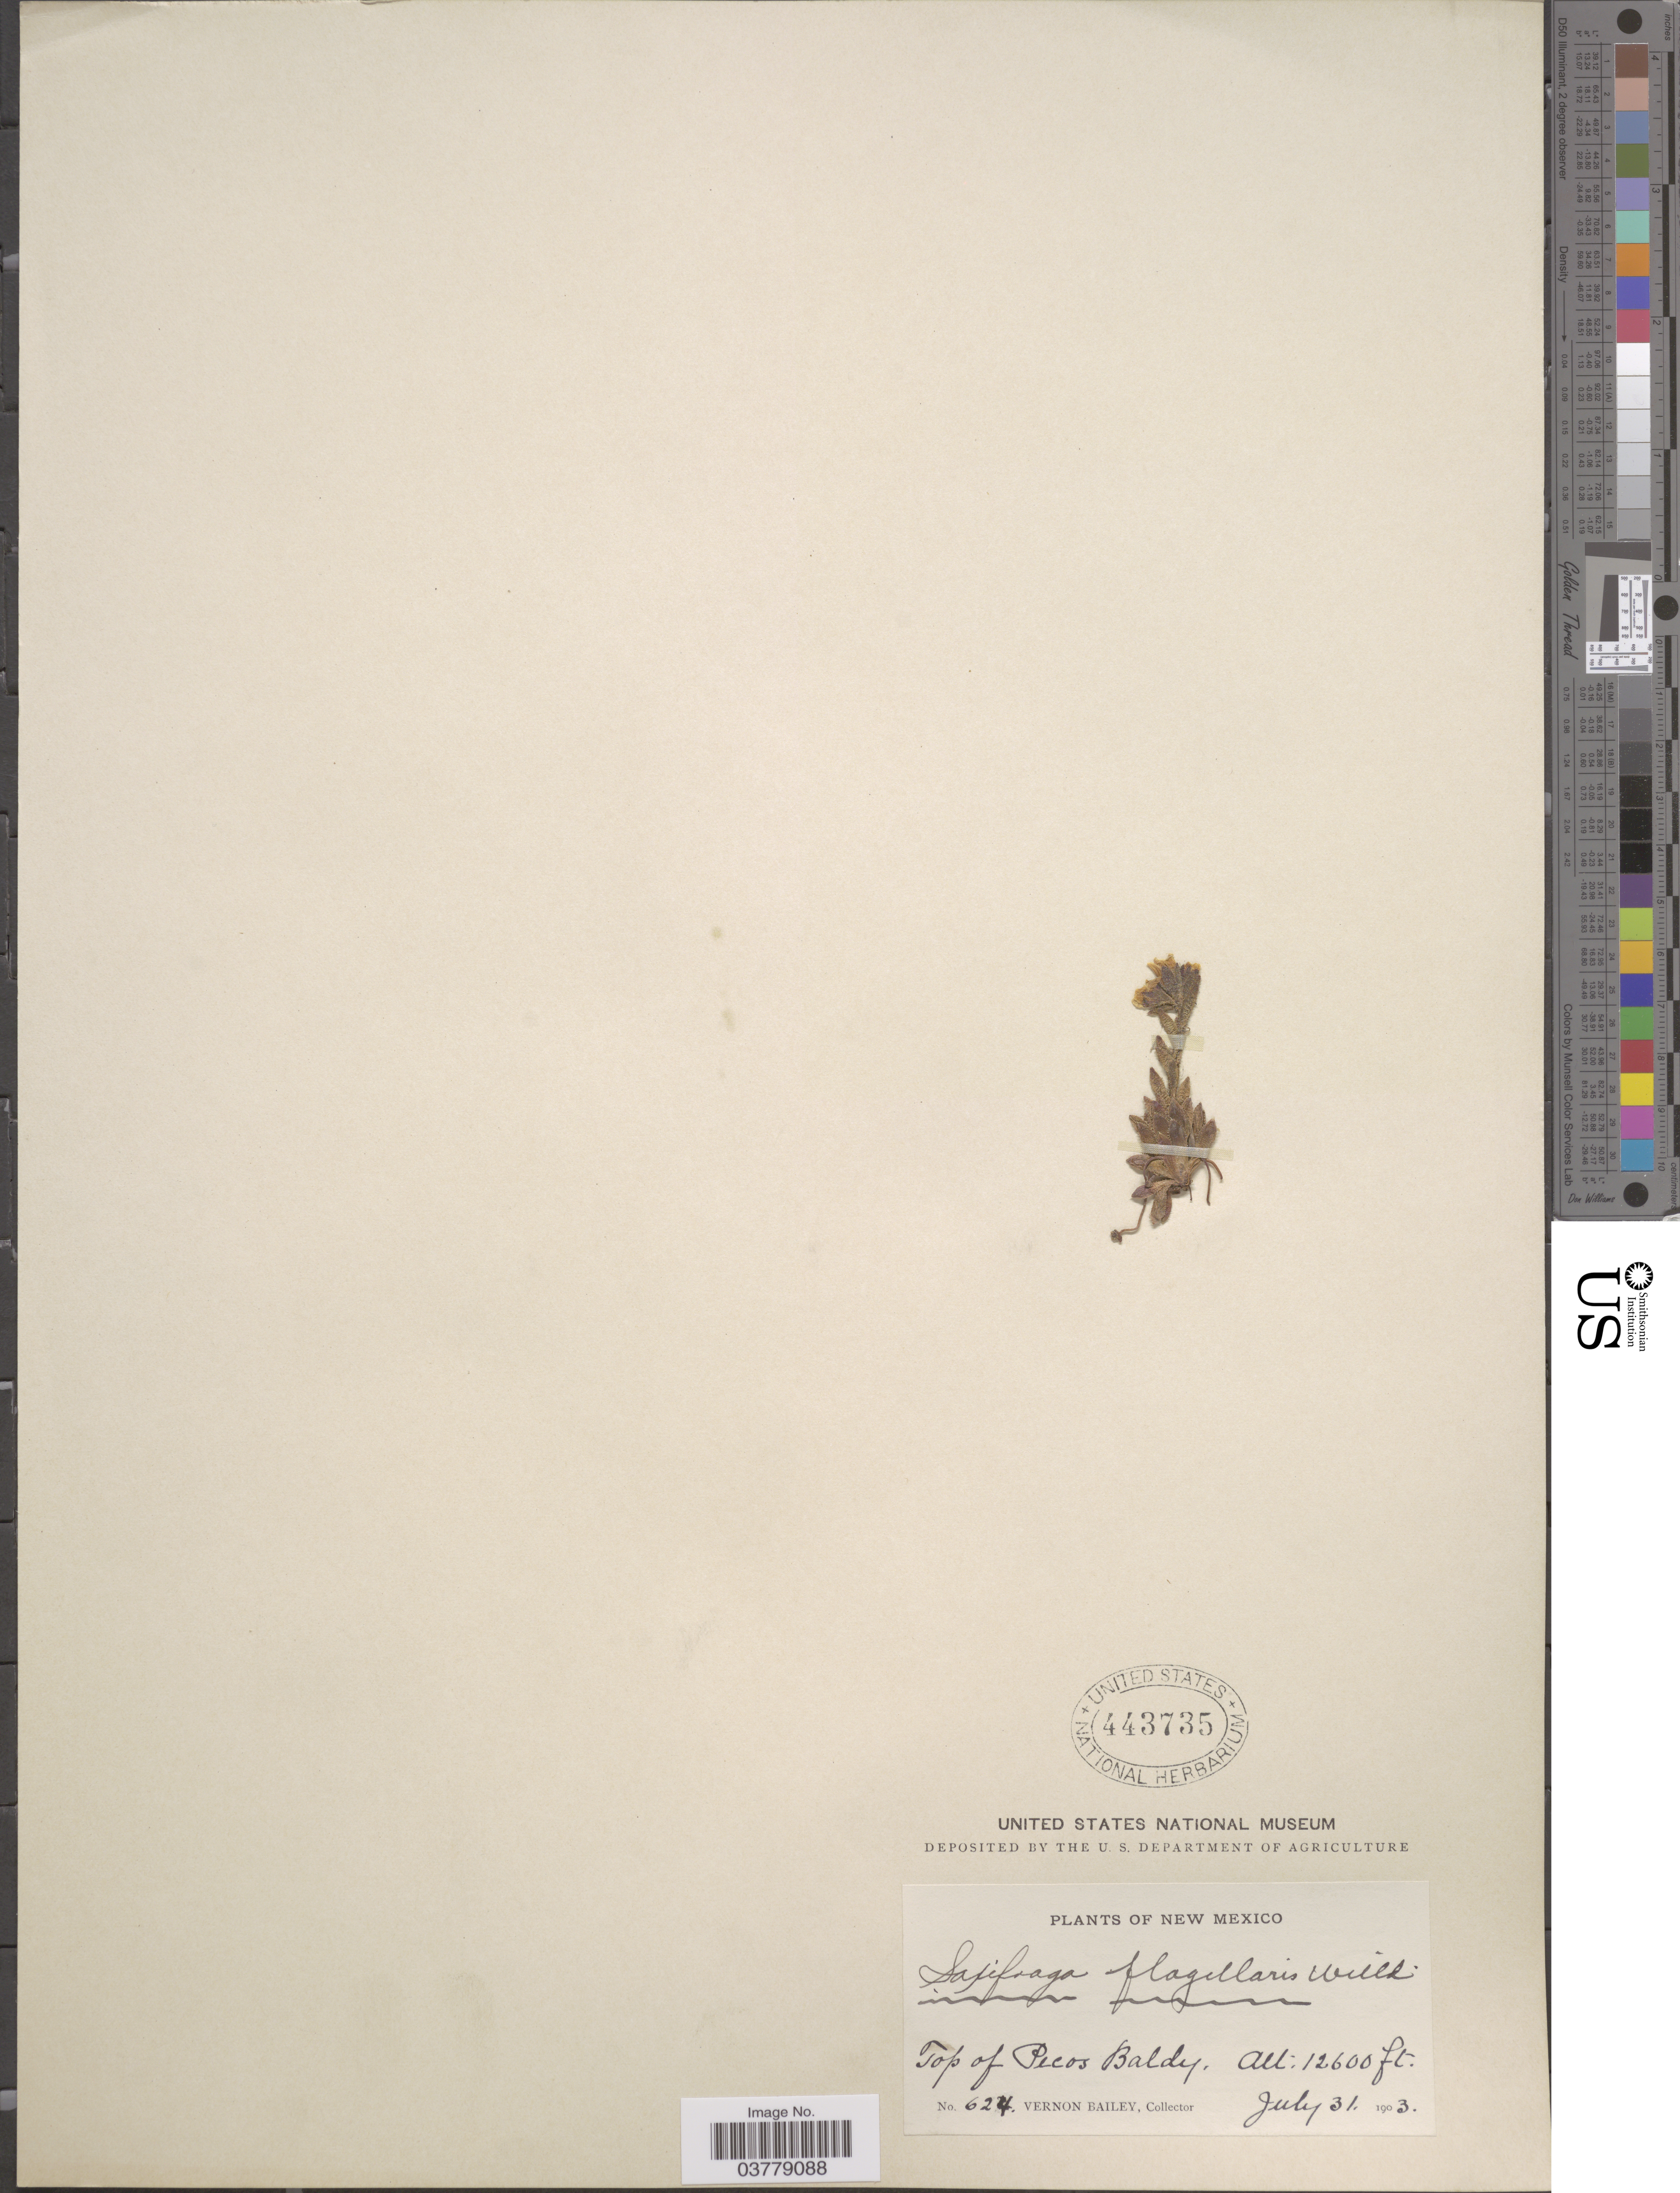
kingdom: Plantae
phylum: Tracheophyta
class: Magnoliopsida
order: Saxifragales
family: Saxifragaceae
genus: Saxifraga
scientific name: Saxifraga flagellaris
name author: Willd. ex Sternb.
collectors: V. O. Bailey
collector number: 624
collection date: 1903-07-31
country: United States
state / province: New Mexico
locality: Top of Pecos Baldy.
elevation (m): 3840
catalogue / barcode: US 443735